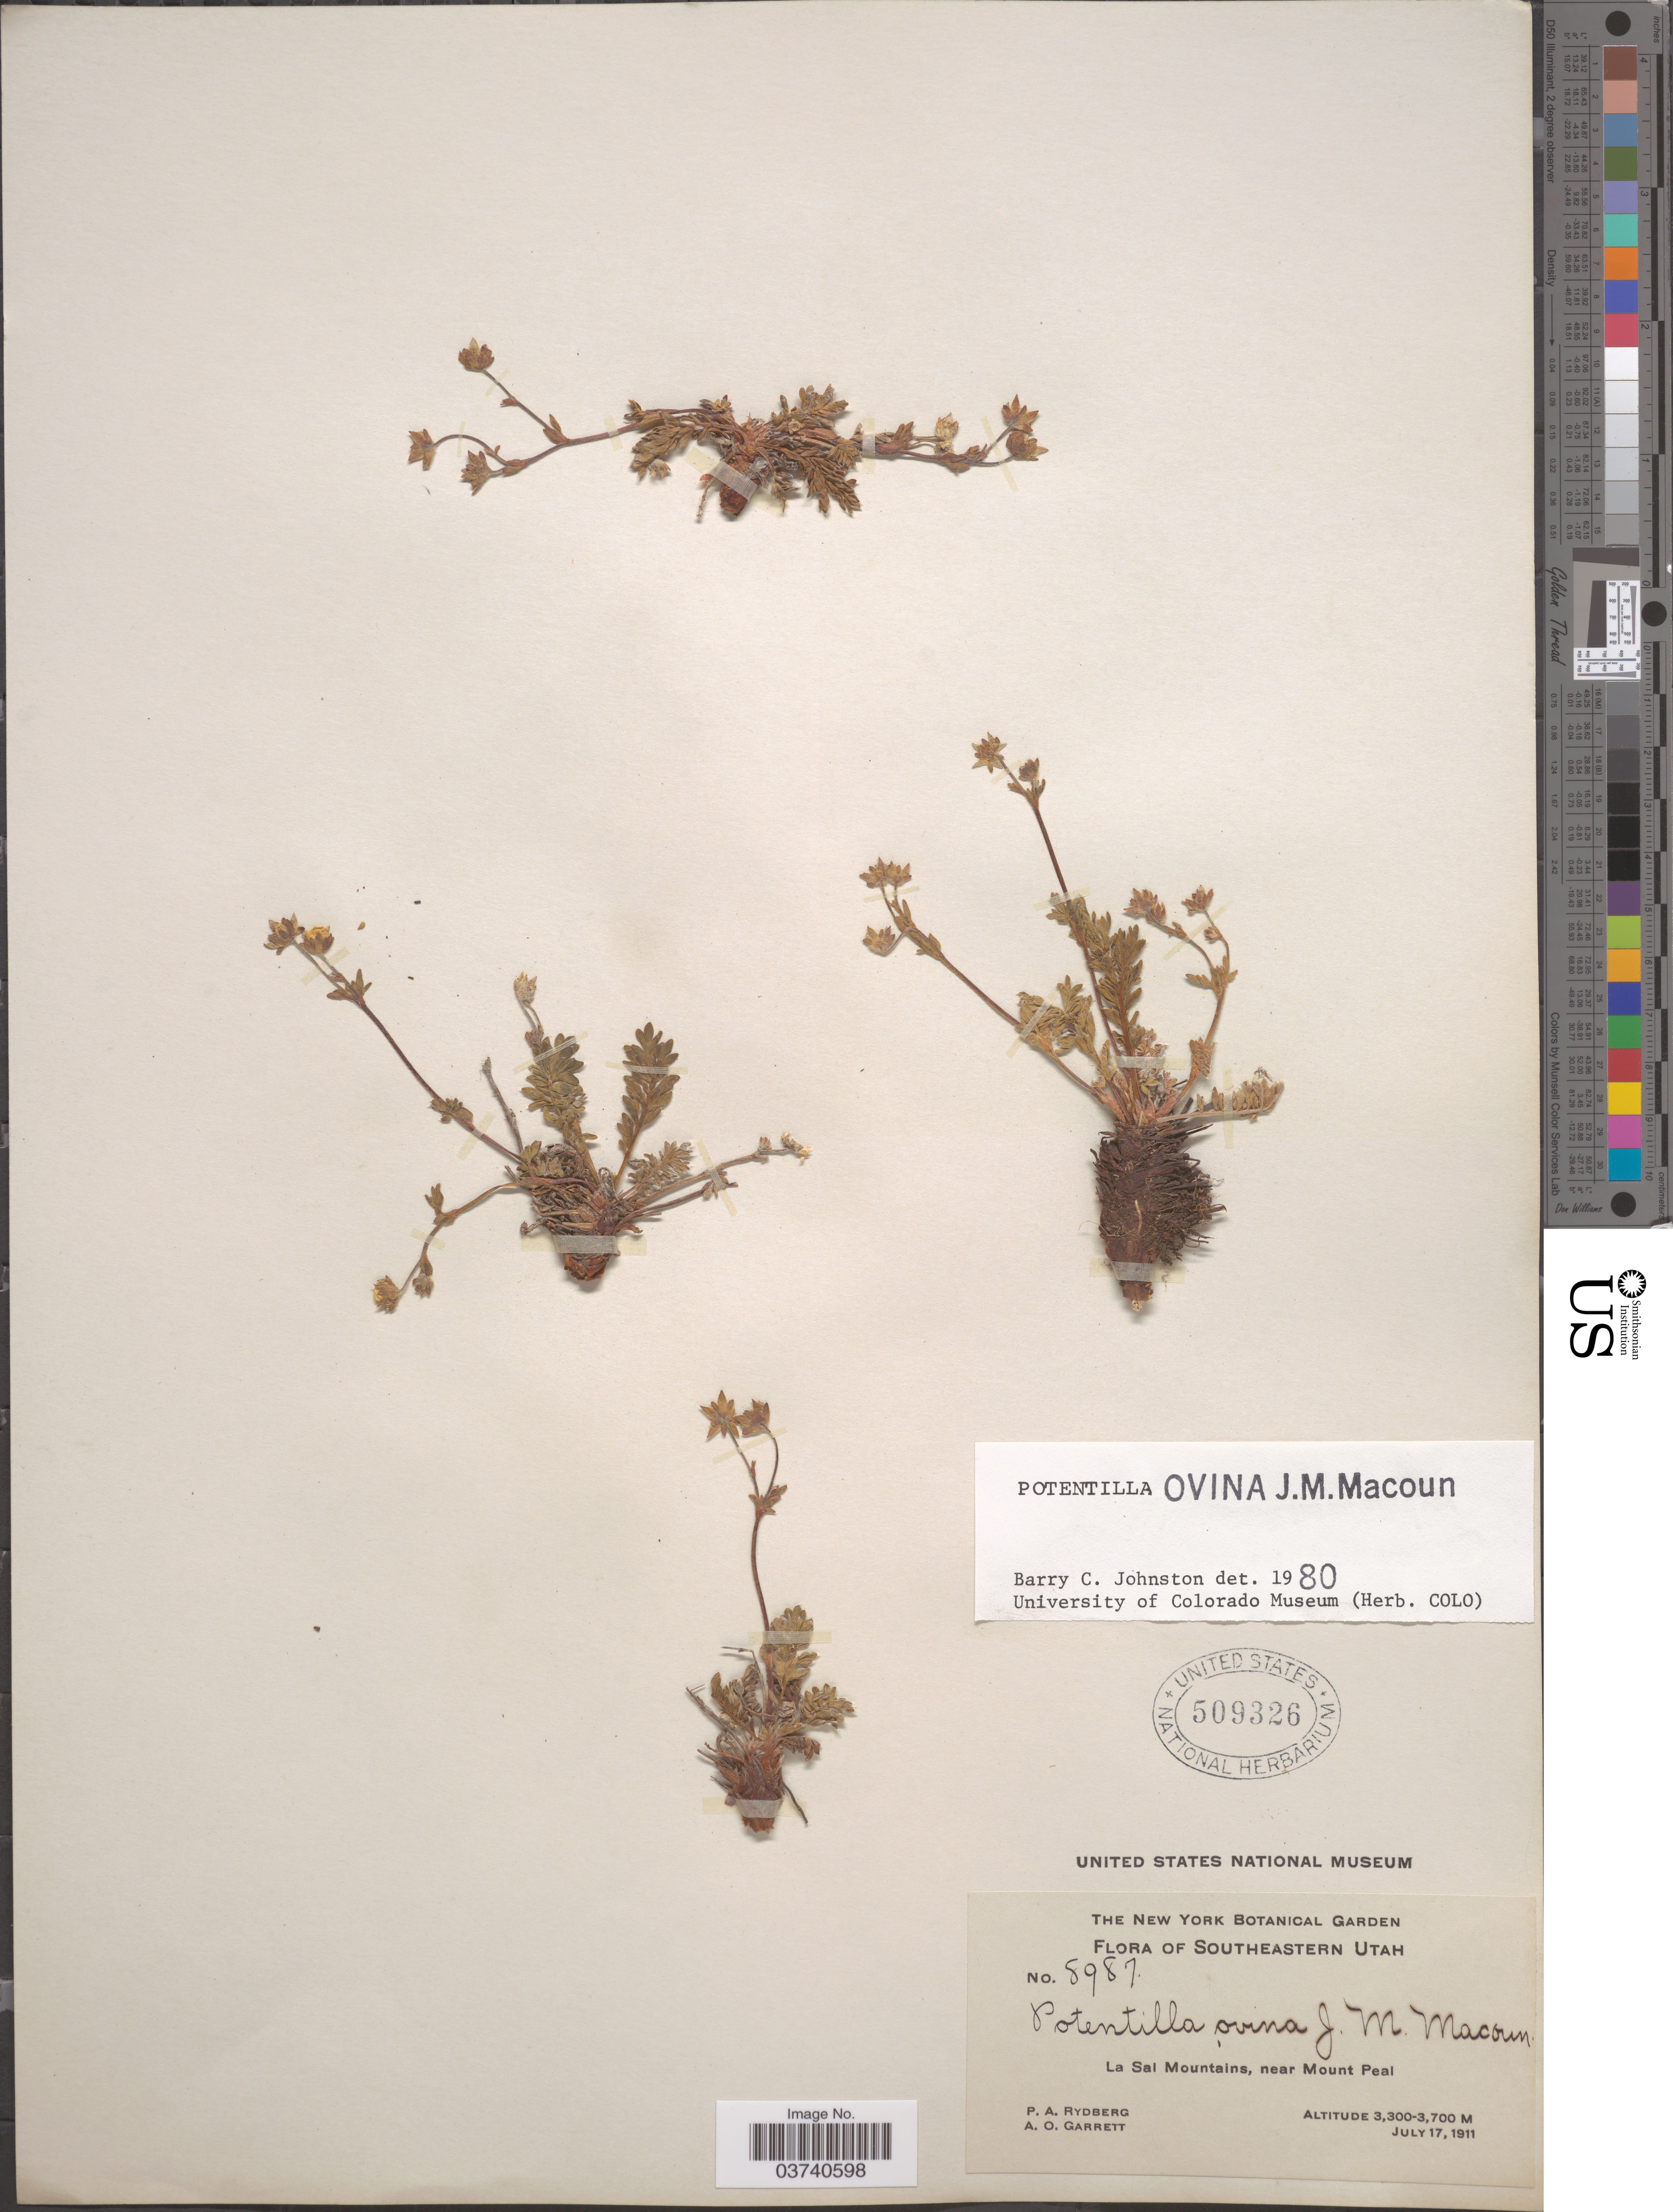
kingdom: Plantae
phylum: Tracheophyta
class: Magnoliopsida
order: Rosales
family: Rosaceae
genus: Potentilla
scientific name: Potentilla ovina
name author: Macoun ex J.M. Macoun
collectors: P. A. Rydberg & A. O. Garrett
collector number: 8987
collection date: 1911-07-17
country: United States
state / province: Utah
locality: Southeastern Utah. La Sal Mountains, near Mount Peal.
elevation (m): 3300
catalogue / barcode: US 509326